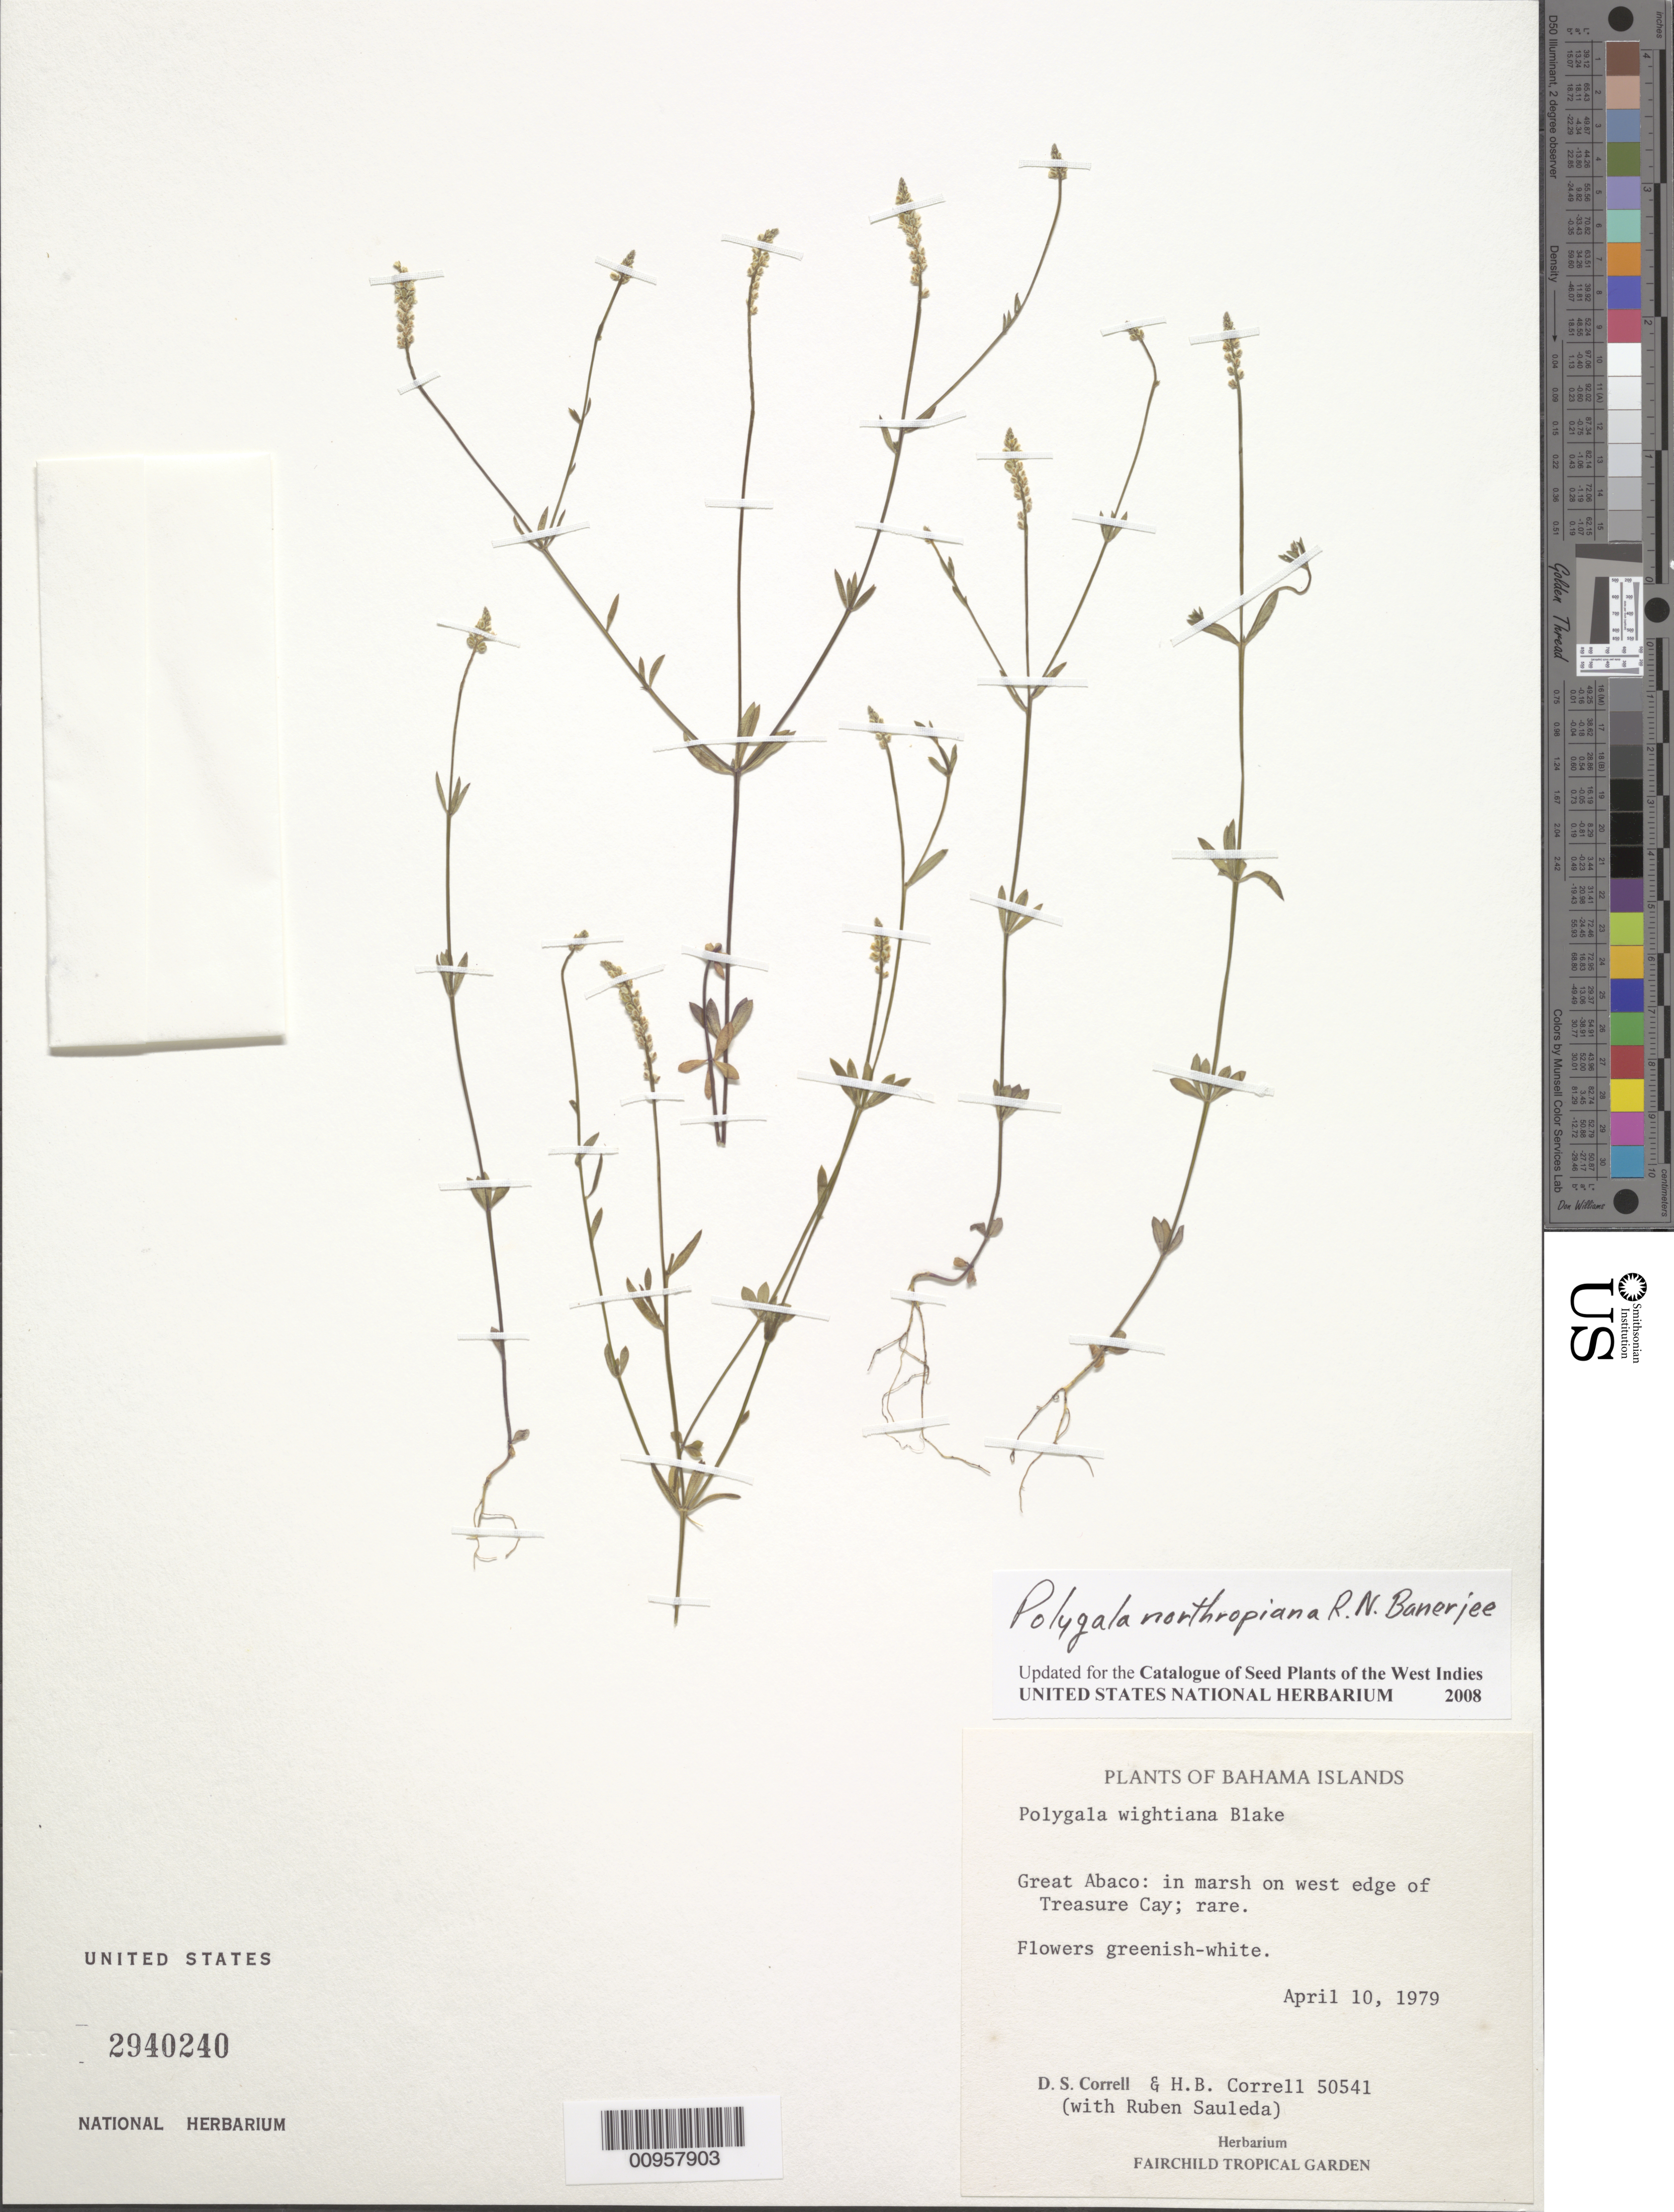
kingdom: Plantae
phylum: Tracheophyta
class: Magnoliopsida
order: Fabales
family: Polygalaceae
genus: Polygala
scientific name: Polygala northropiana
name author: R. N. Banerjee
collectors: D. S. Correll, H. Correll & R. Sauleda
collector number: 50541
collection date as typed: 10 Apr 1979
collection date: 1979-04-10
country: Bahamas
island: Great Abaco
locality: On west edge of Treasure Cay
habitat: In marsh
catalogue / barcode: US 2940240